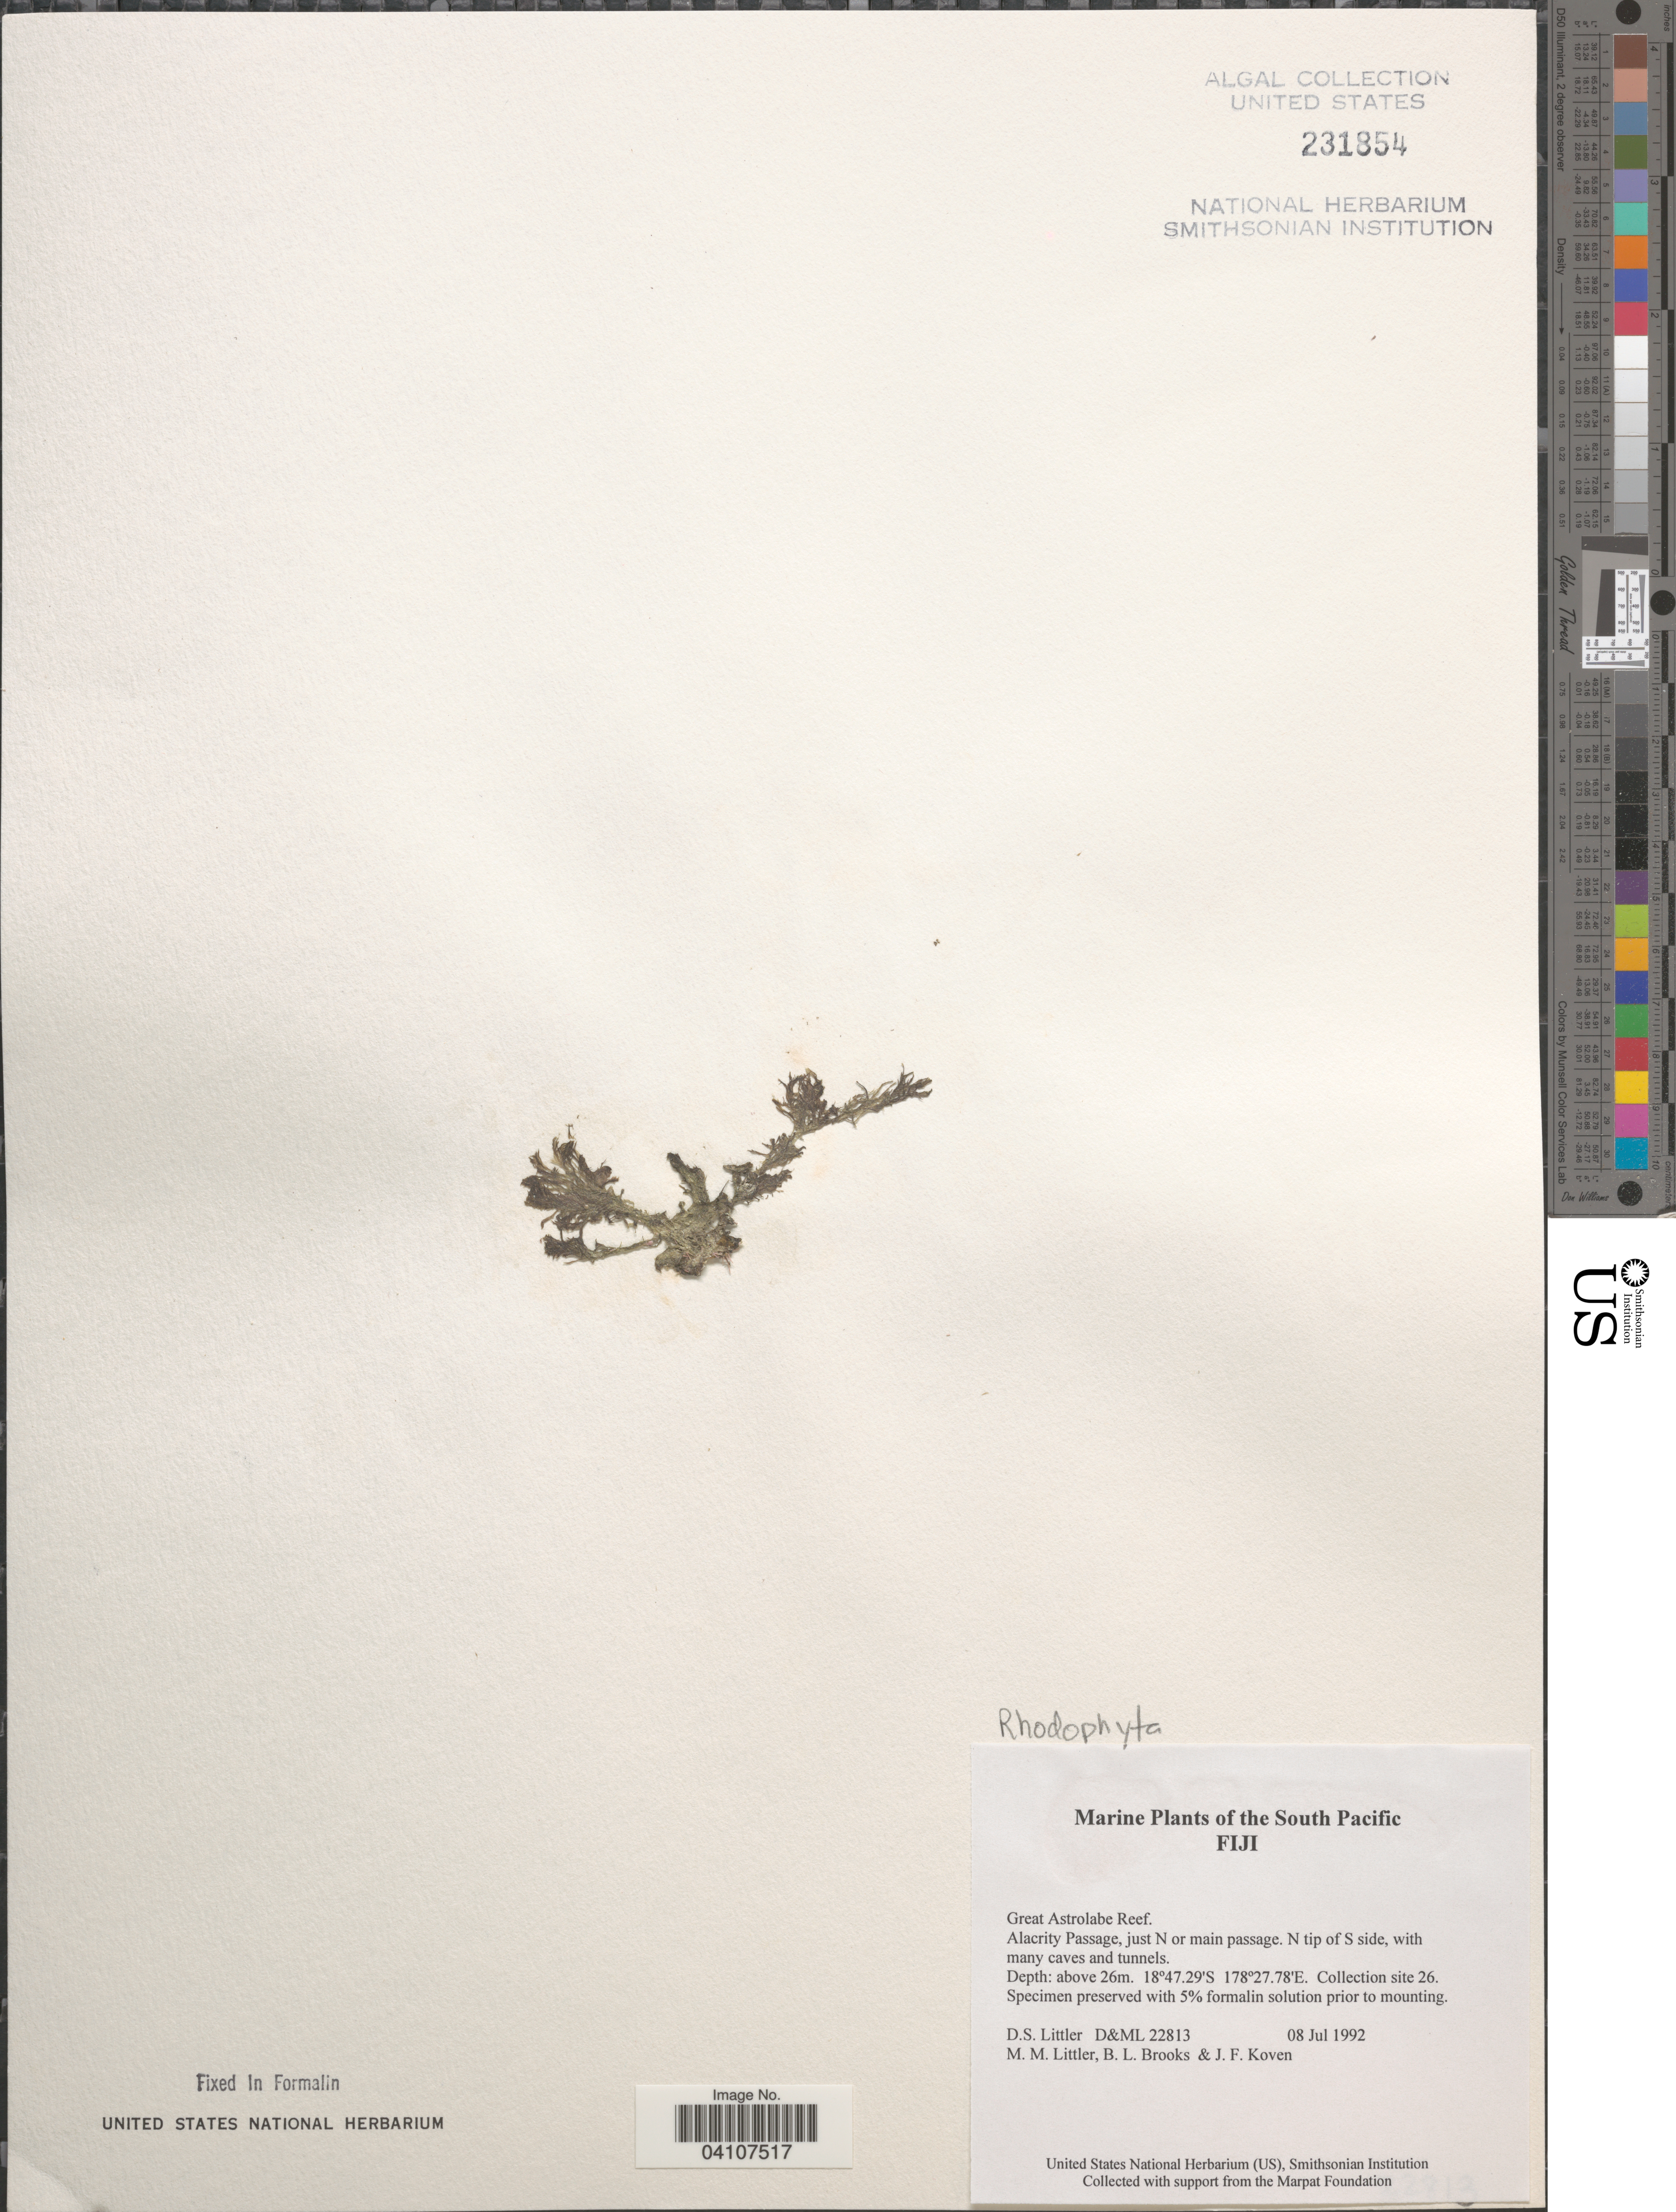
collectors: D. S. Littler, B. Brooks & J. Koven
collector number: D&ML 22813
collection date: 1992-07-08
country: Fiji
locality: The South Pacific. Great Astrolabe Reef. Alacrity Passage, just N or main passage. N tip of S side, with many caves and tunnels. Collection site 26.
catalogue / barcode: US 231854